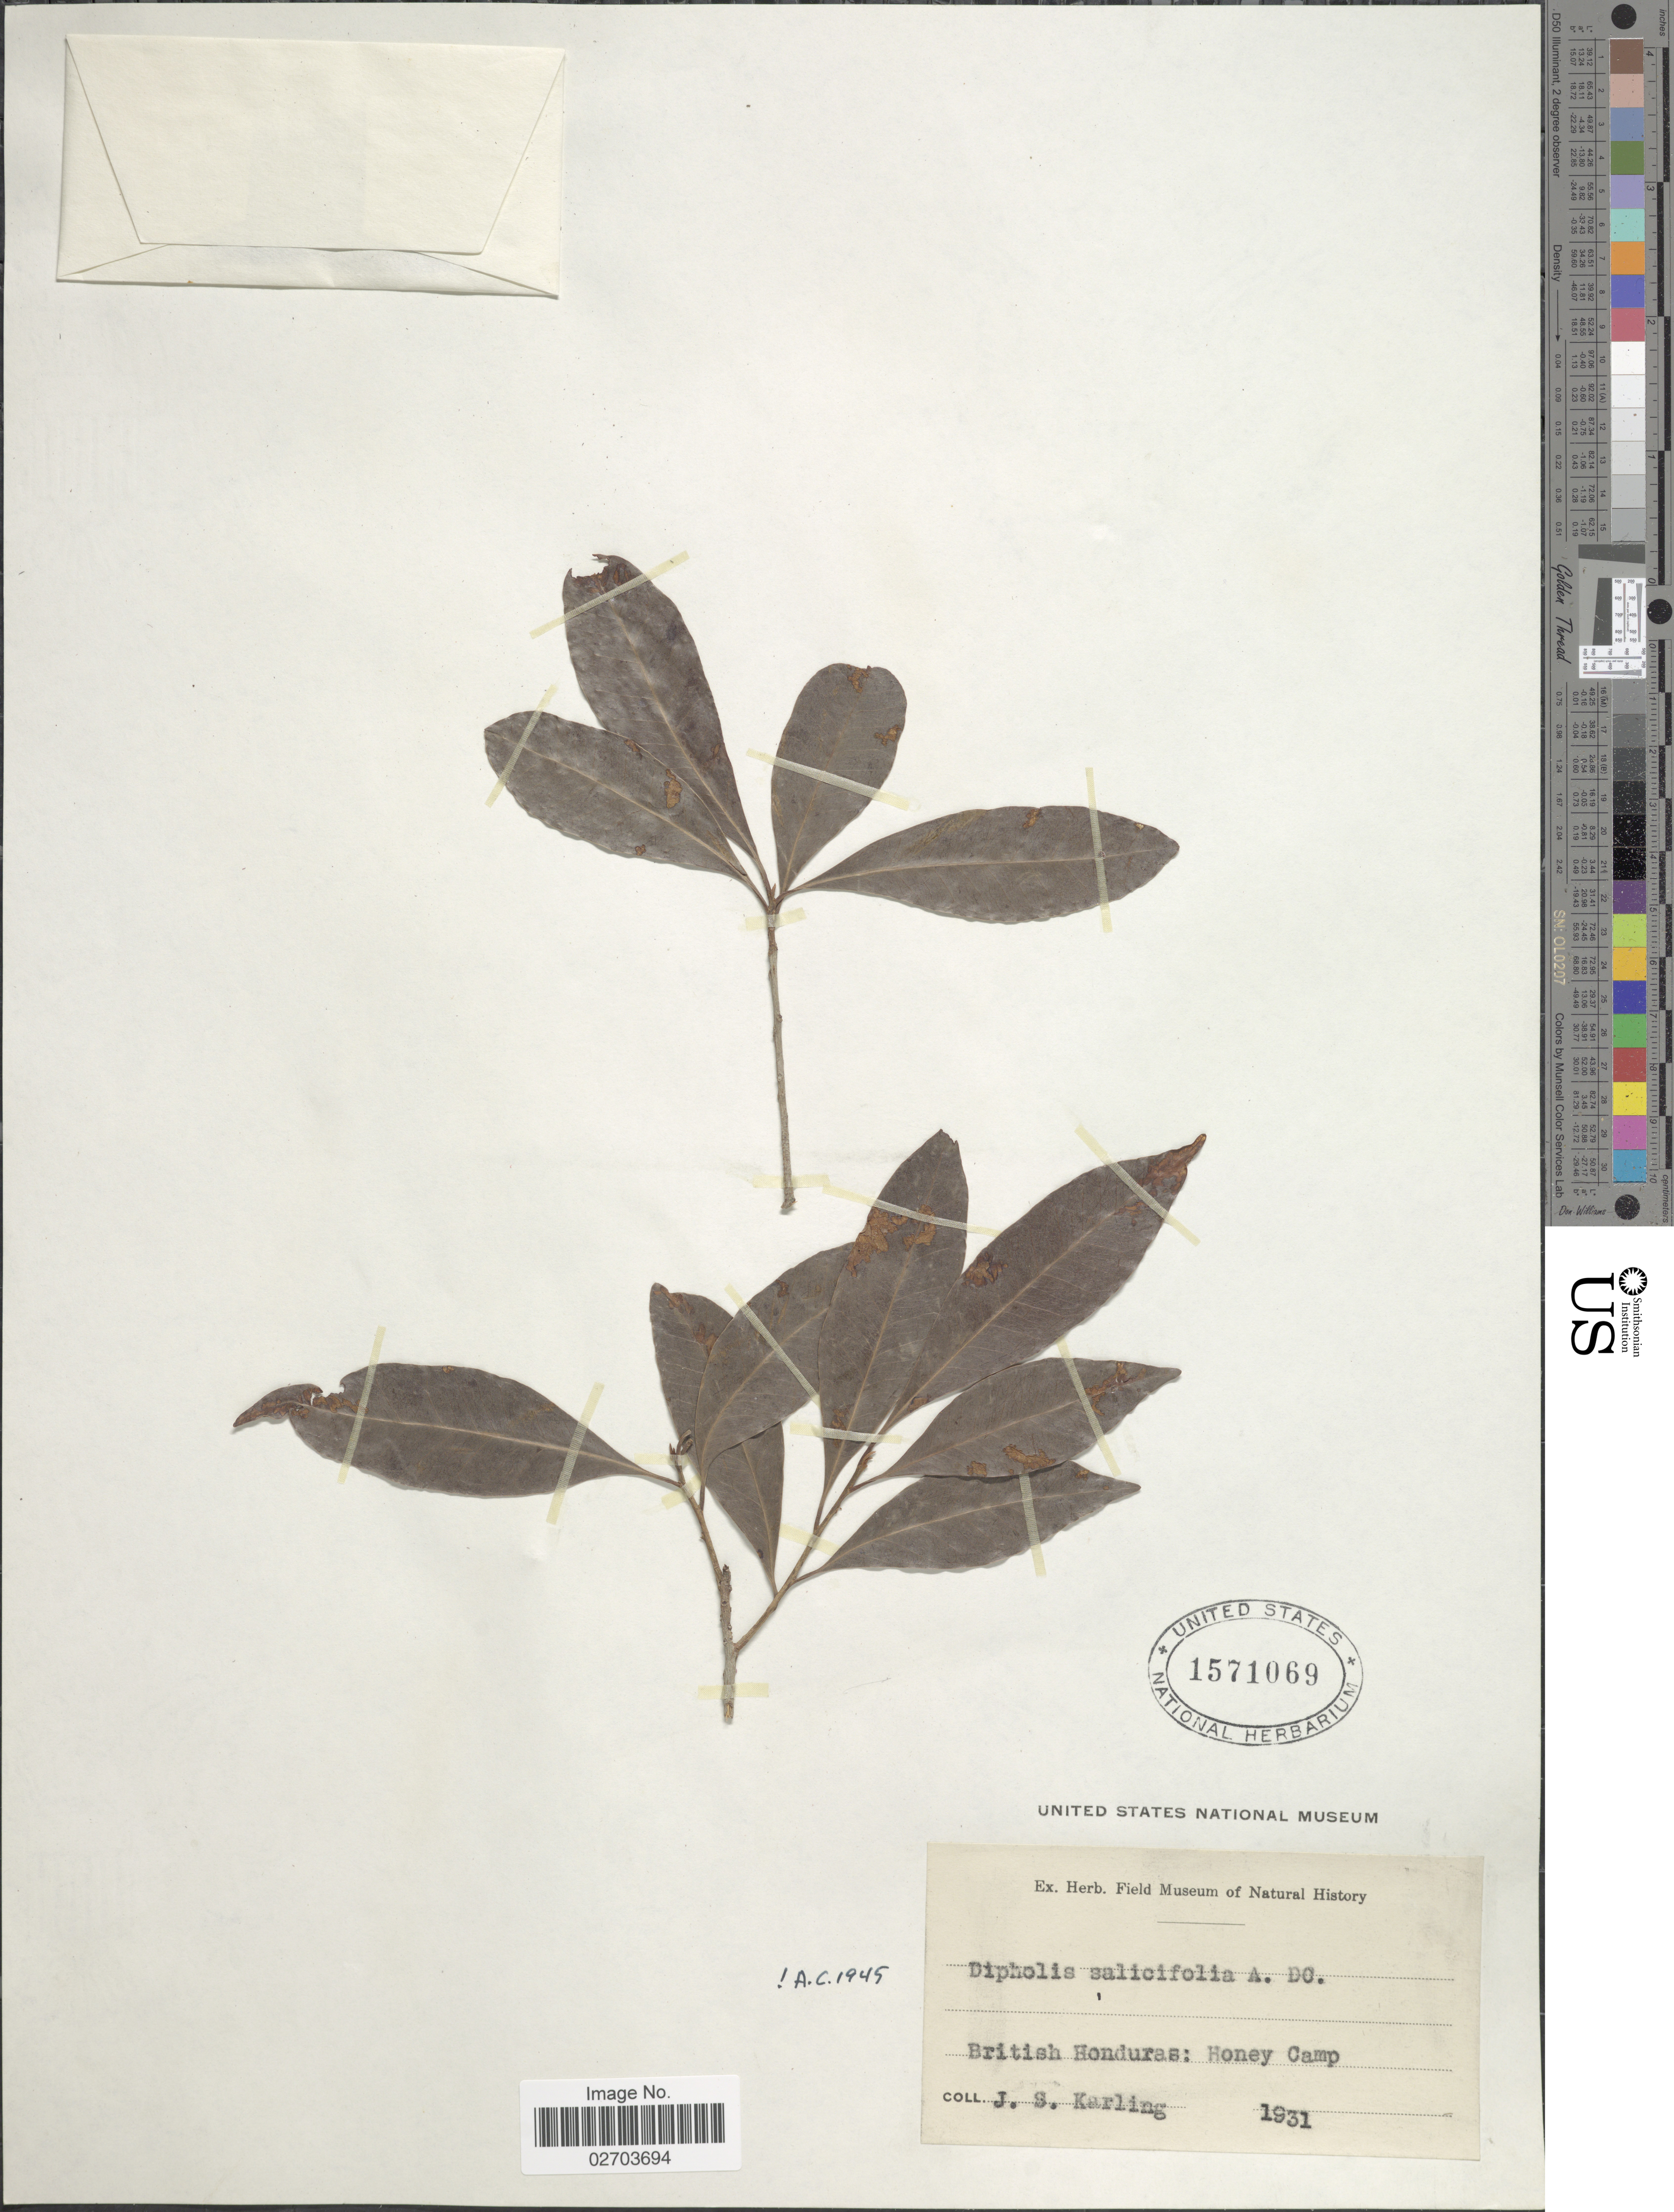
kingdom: Plantae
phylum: Tracheophyta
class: Magnoliopsida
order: Ericales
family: Sapotaceae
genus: Sideroxylon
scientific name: Sideroxylon salicifolium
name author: (L.) Lam.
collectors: J. Karling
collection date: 1931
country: Belize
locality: British Honduras: Honey Camp.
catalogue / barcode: US 1571069